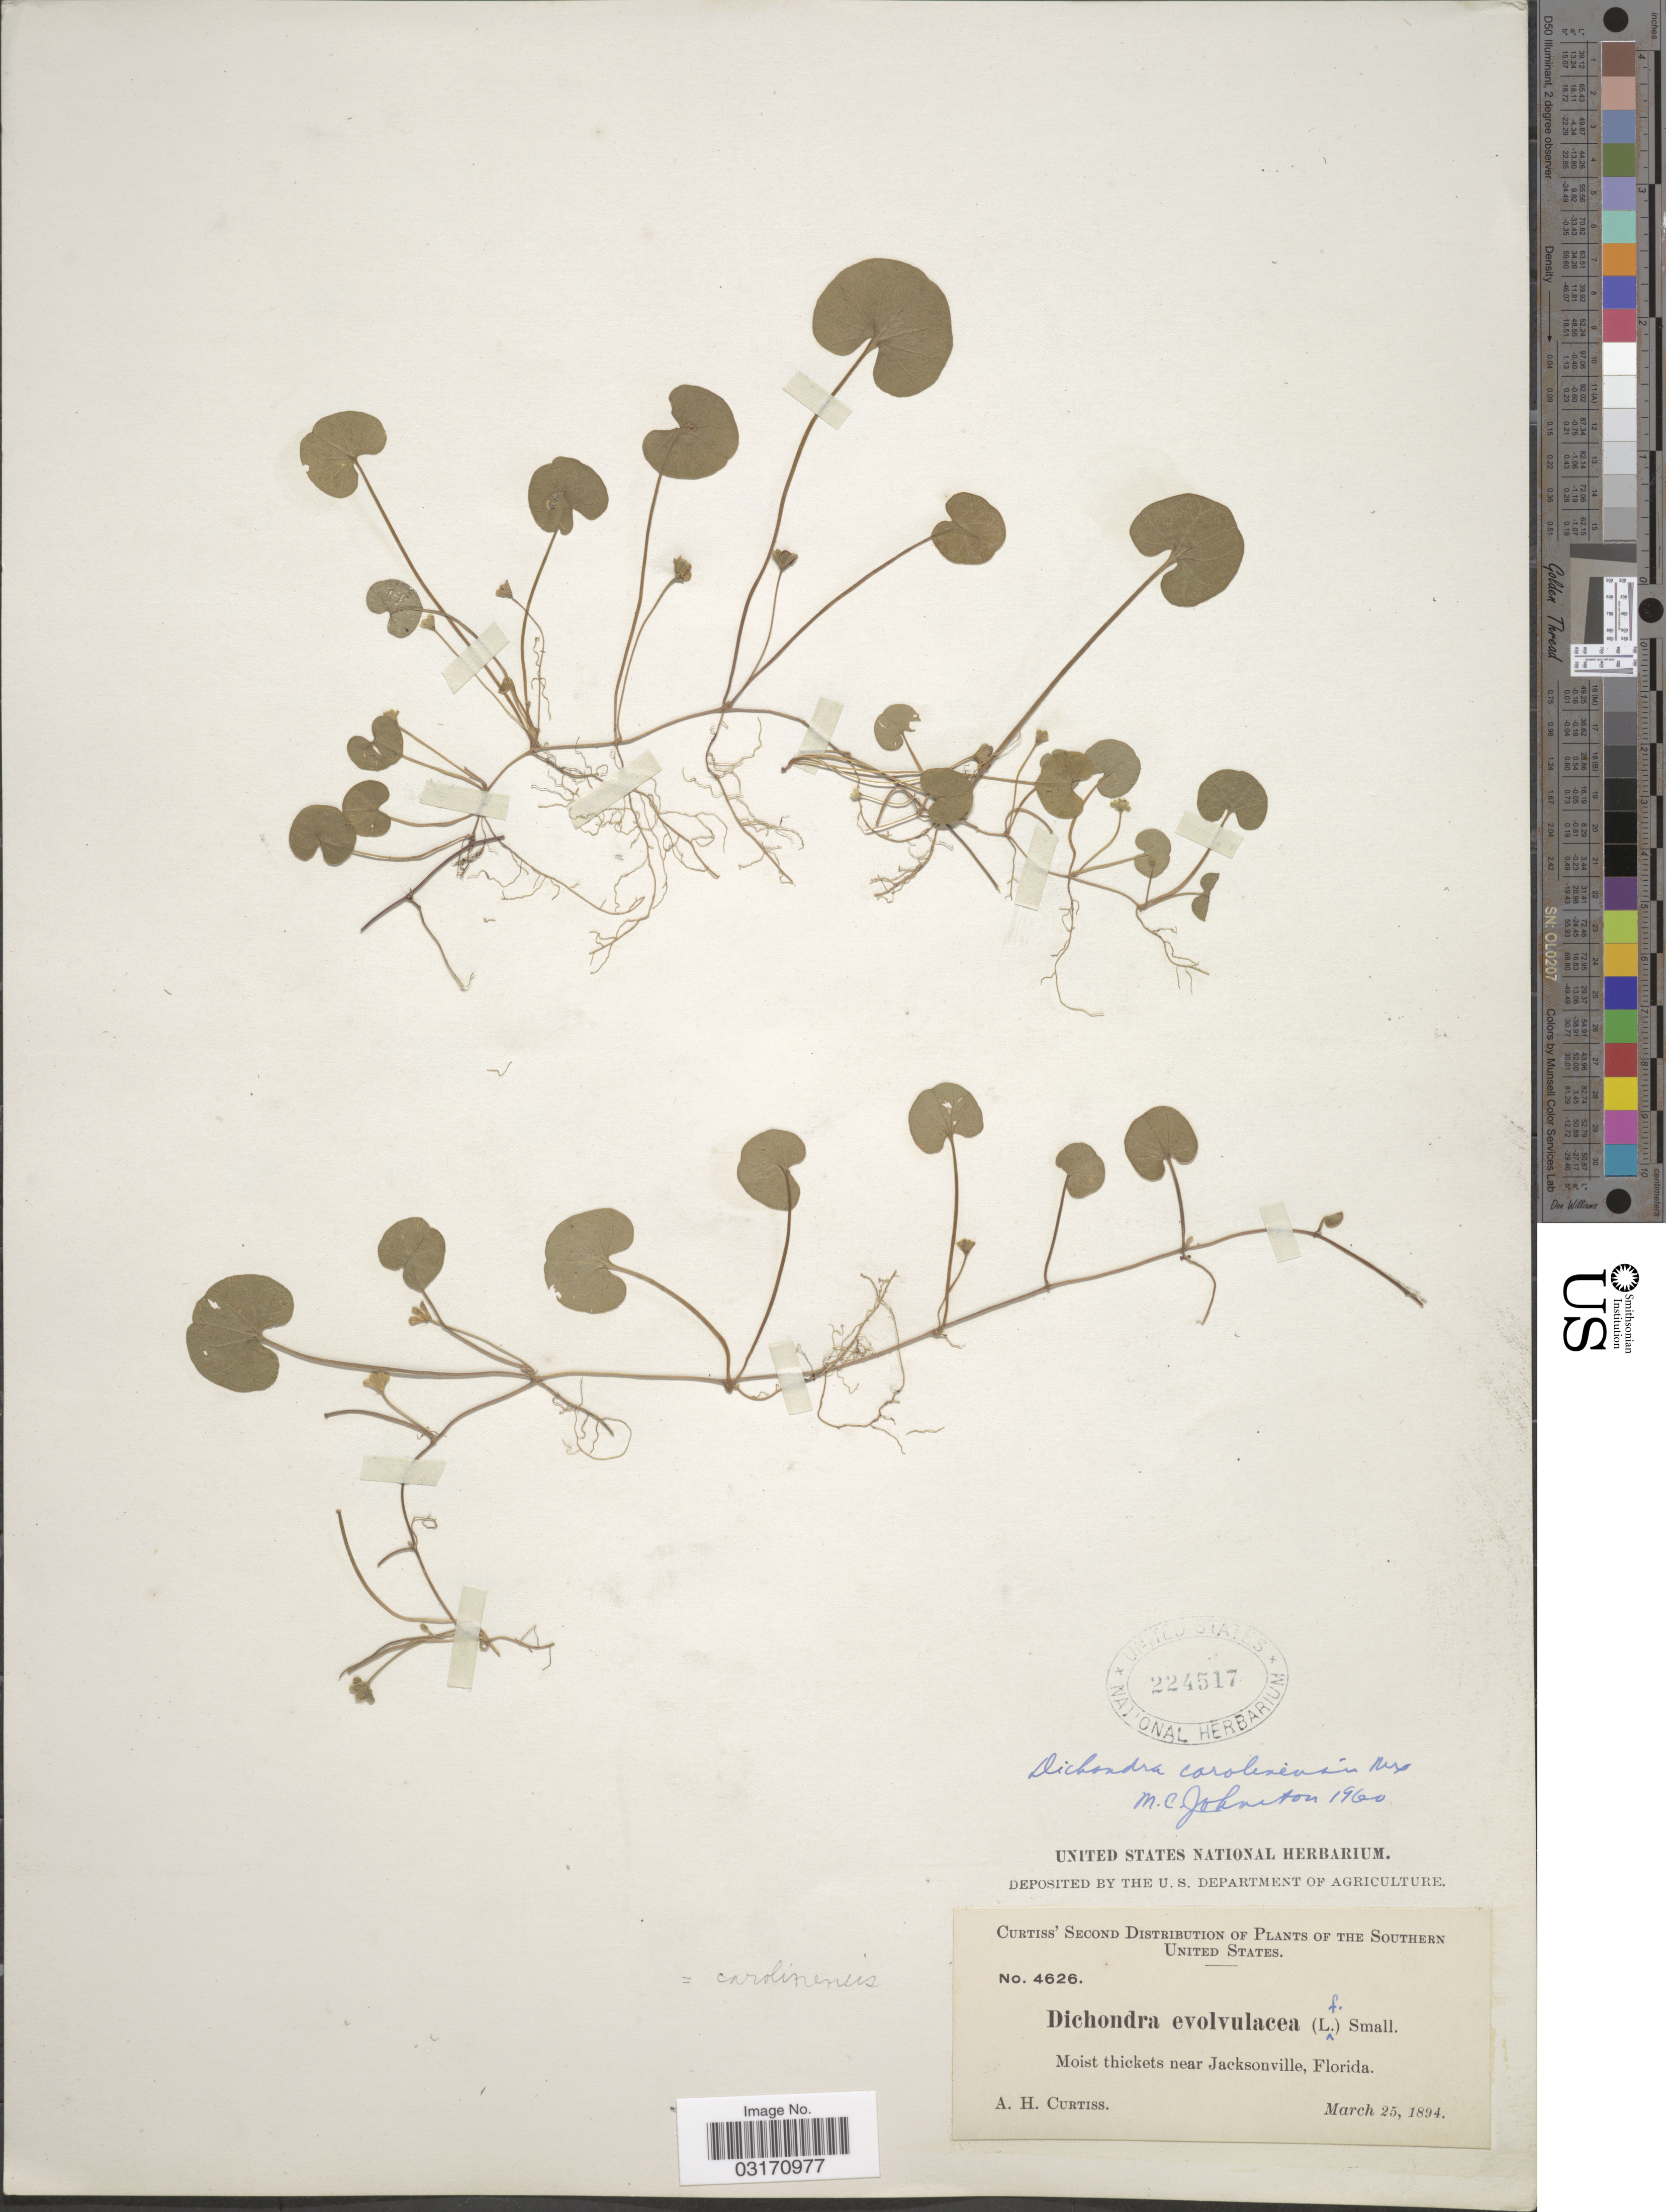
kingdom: Plantae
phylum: Tracheophyta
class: Magnoliopsida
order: Solanales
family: Convolvulaceae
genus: Dichondra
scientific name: Dichondra carolinensis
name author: Michx.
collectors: A. H. Curtiss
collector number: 4626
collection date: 1894-03-25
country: United States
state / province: Florida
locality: Southern United States. Moist thickets near Jacksonville.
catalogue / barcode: US 224517